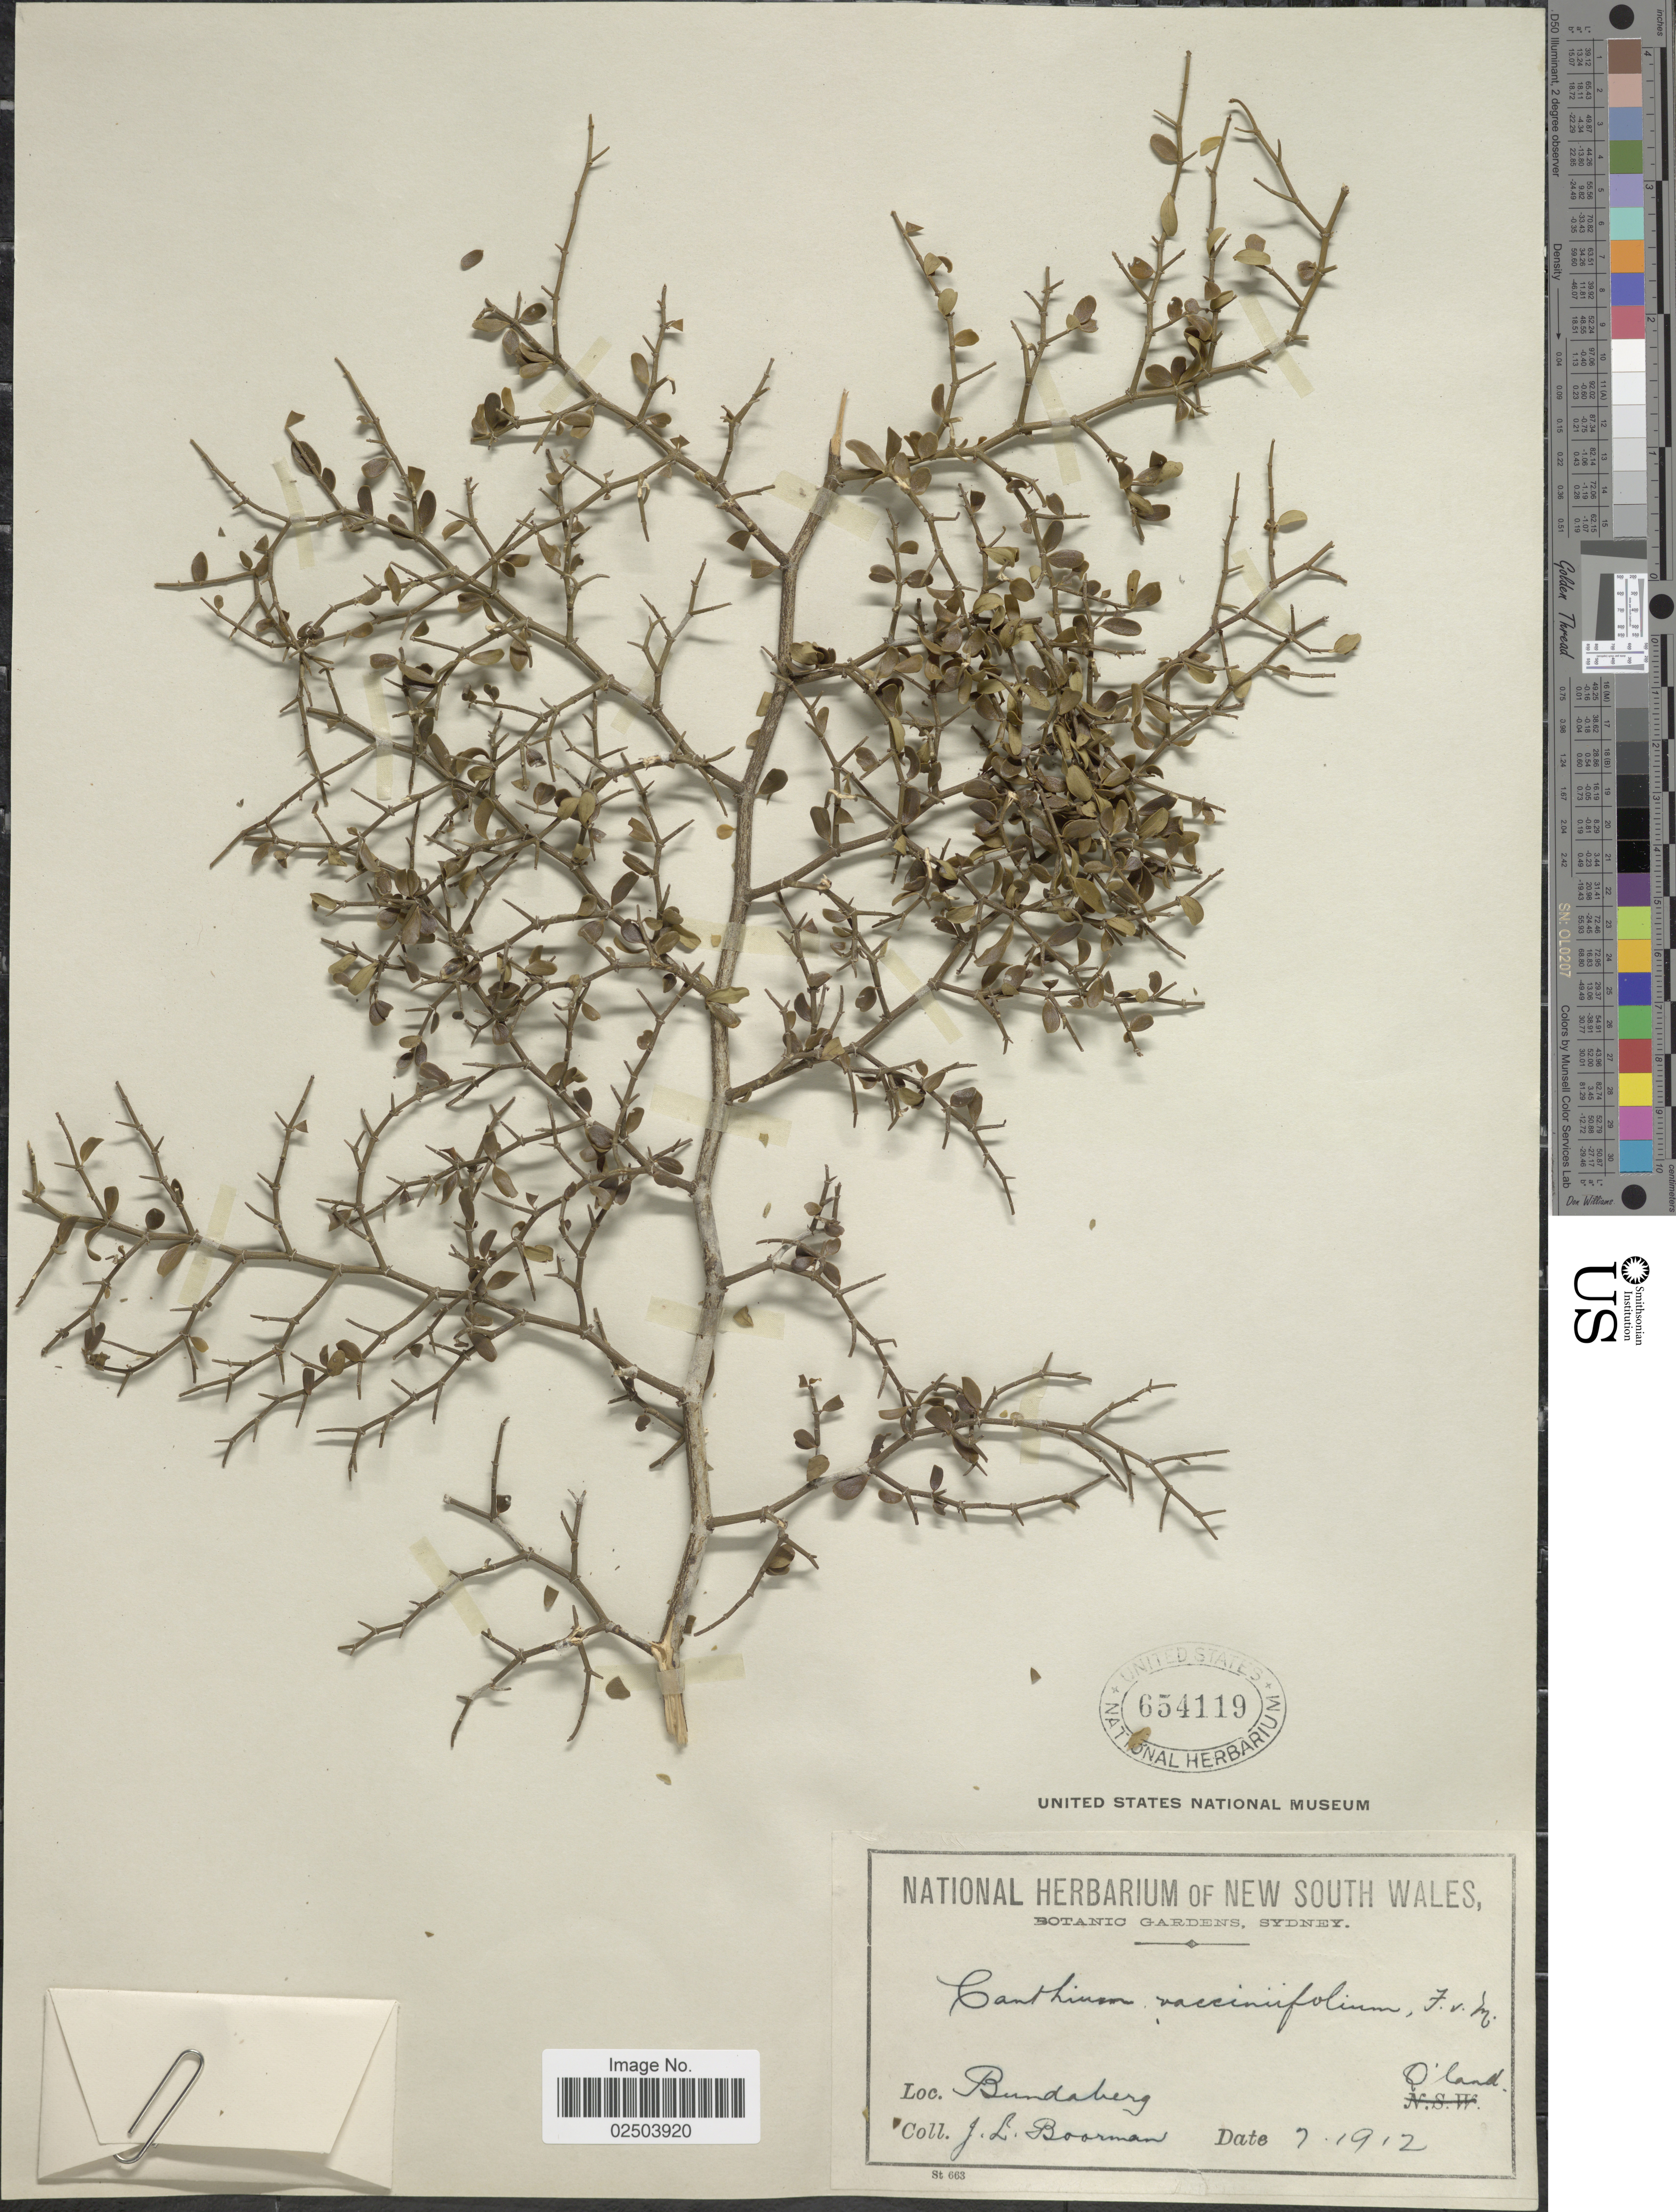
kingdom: Plantae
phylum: Tracheophyta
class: Magnoliopsida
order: Gentianales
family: Rubiaceae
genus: Everistia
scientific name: Everistia vacciniifolia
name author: (F. Muell.) S. T. Reynolds & R.J.F. Hend.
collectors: J. Boorman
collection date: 1912-07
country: Australia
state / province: Queensland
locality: Bundaberg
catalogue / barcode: US 654119